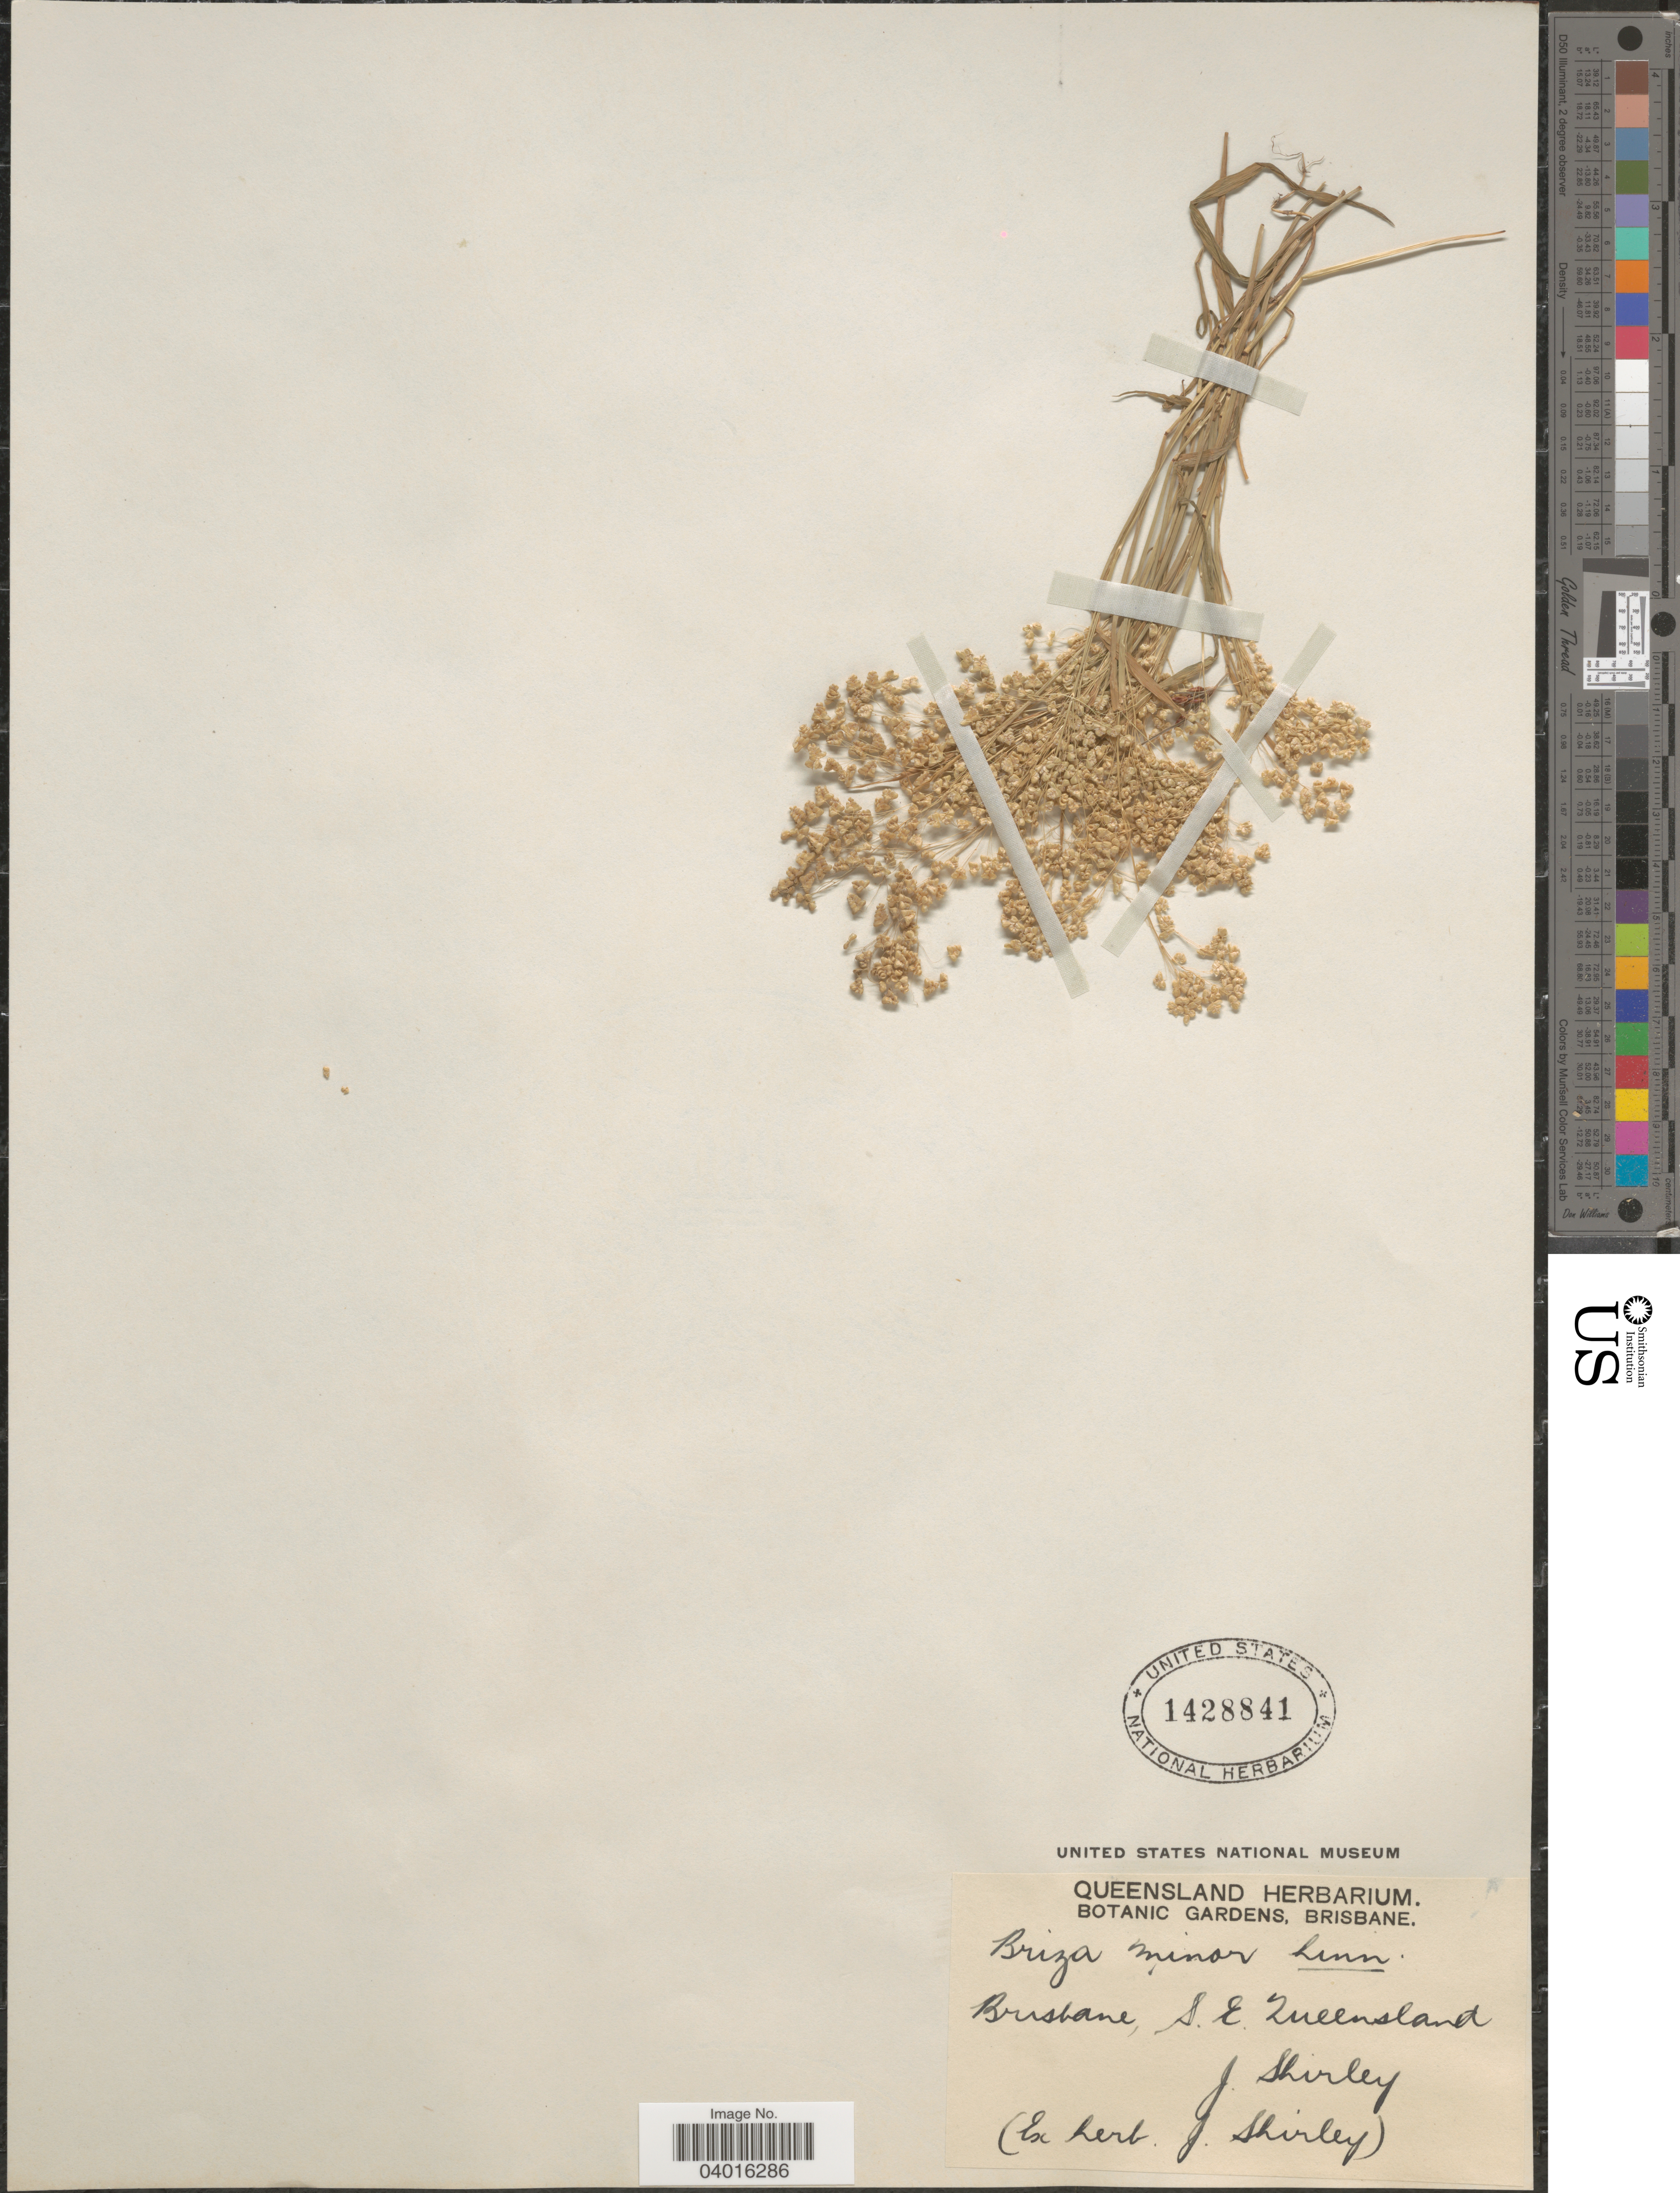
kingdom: Plantae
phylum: Tracheophyta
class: Liliopsida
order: Poales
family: Poaceae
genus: Briza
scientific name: Briza minor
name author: L.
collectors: J. Shirley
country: Australia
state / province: Queensland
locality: Brisbane, S.E. Queensland.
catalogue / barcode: US 1428841